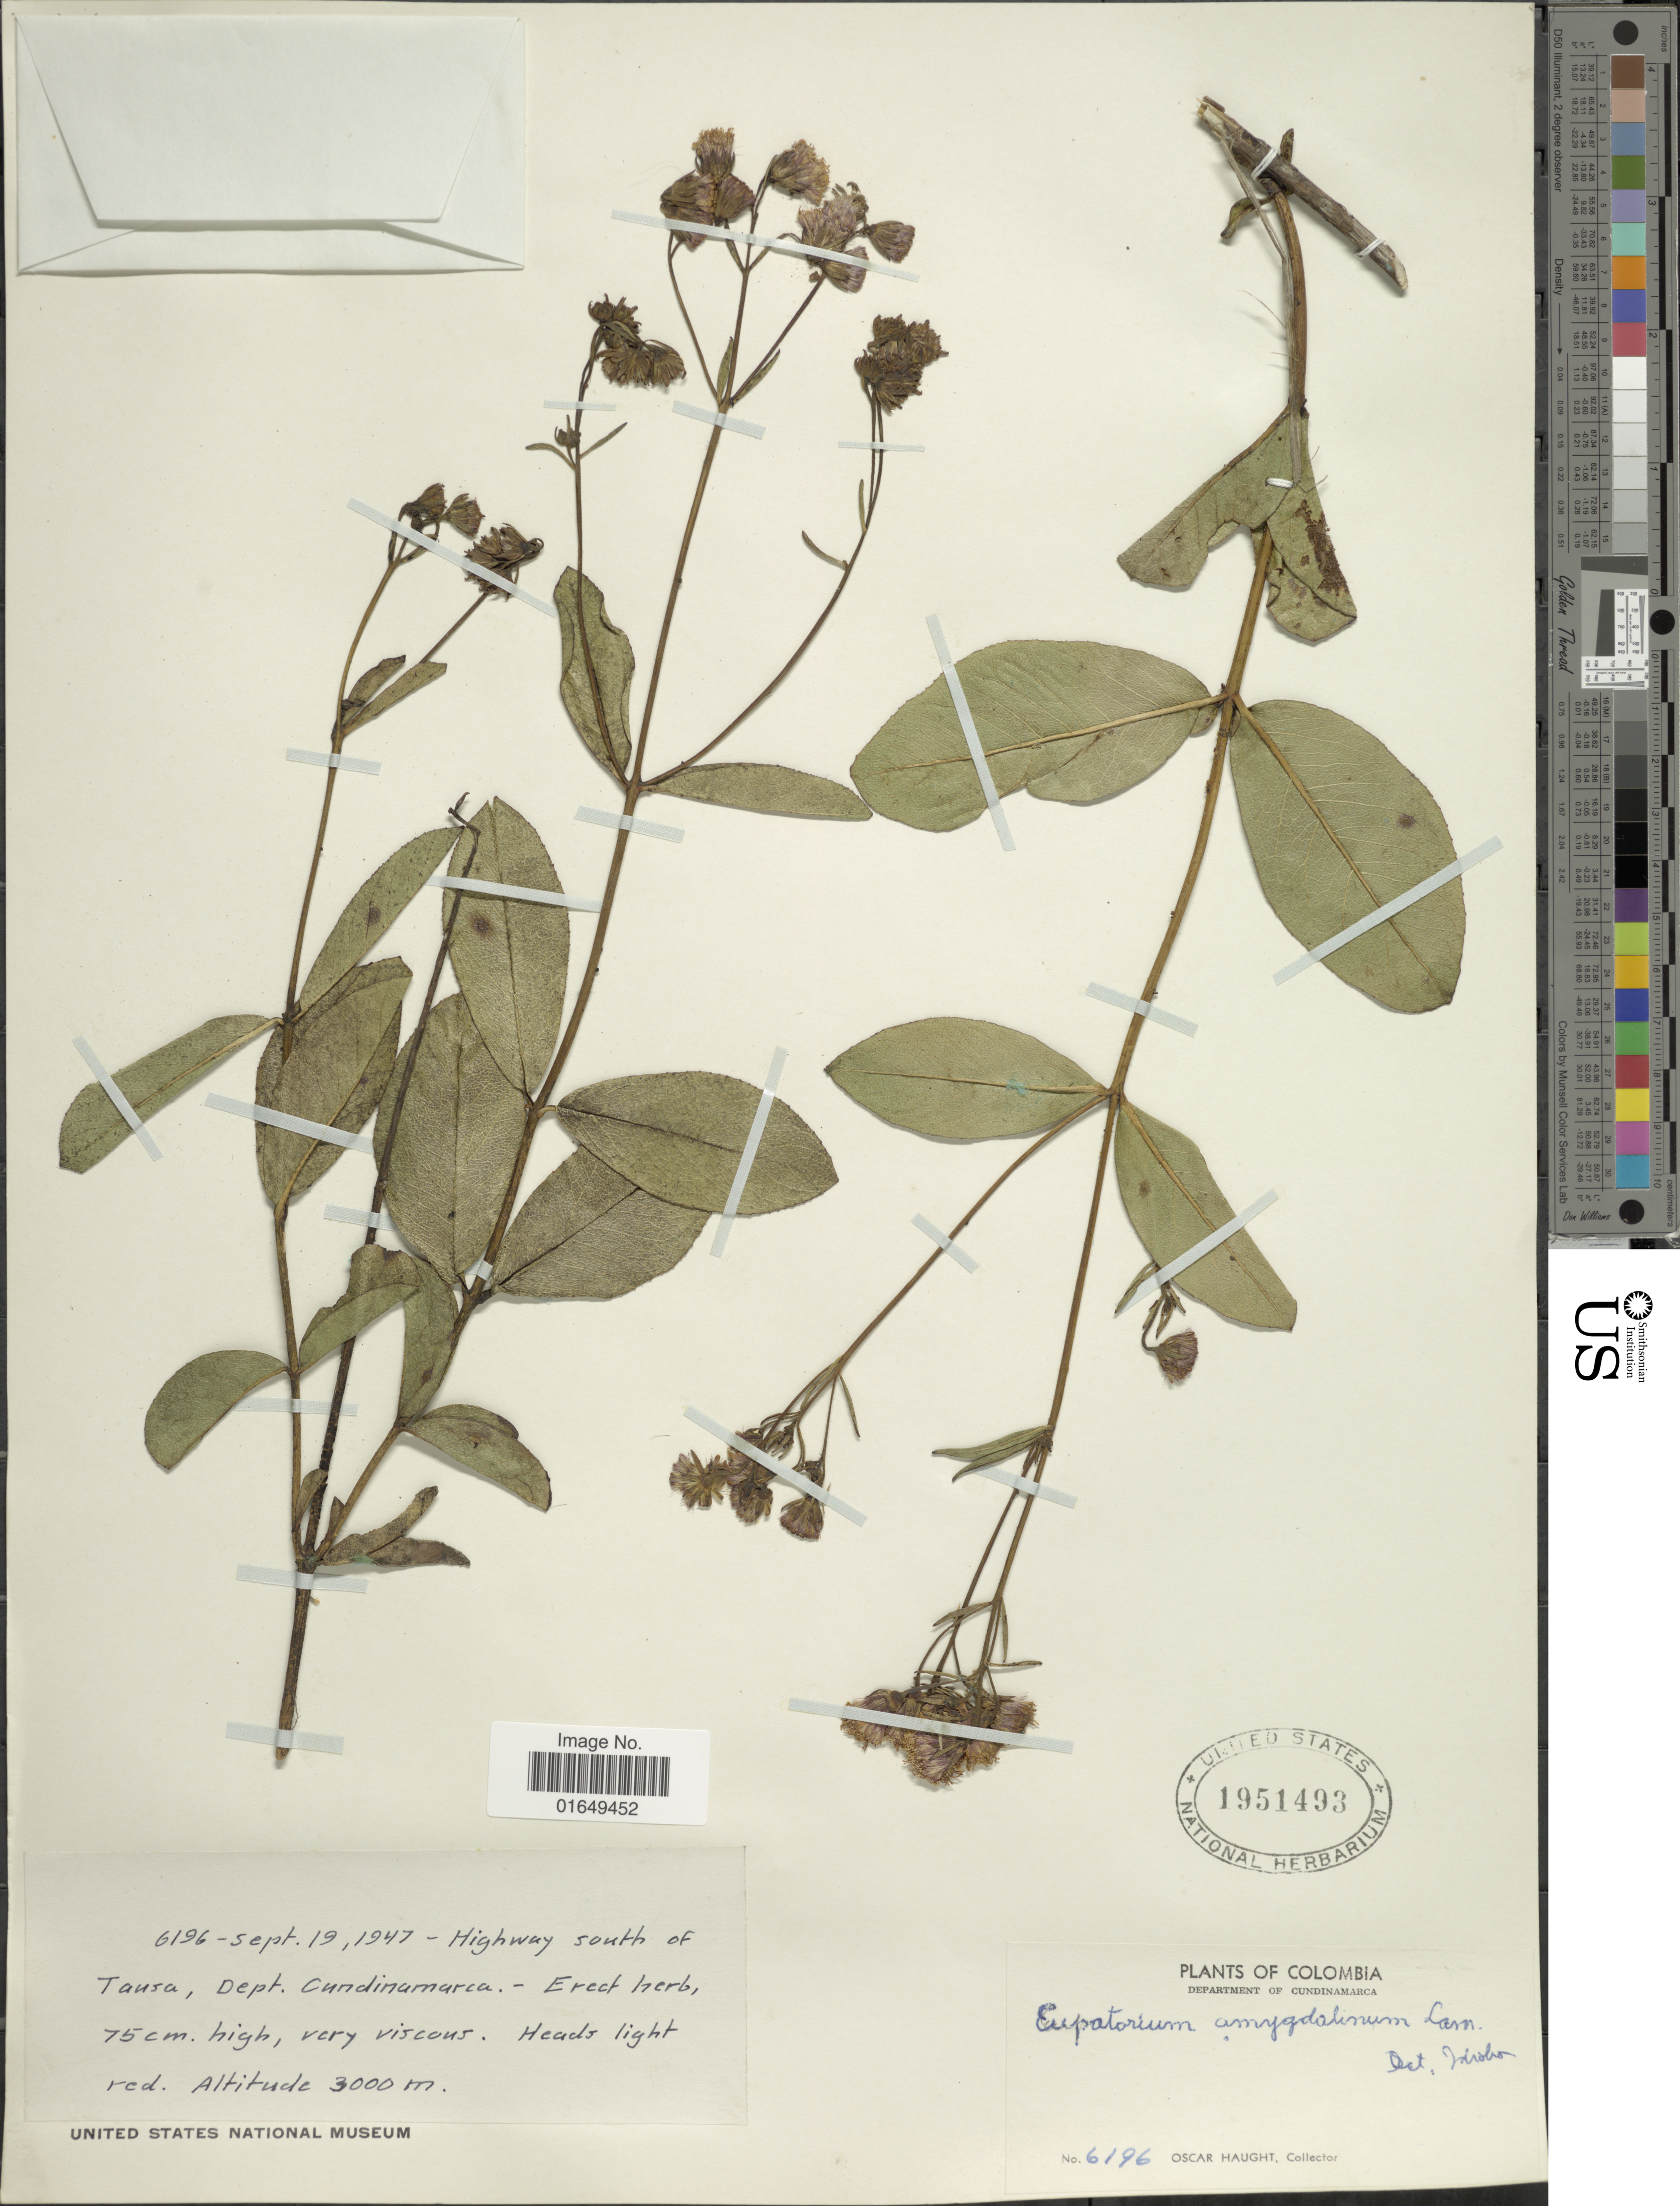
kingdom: Plantae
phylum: Tracheophyta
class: Magnoliopsida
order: Asterales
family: Asteraceae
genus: Ayapana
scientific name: Ayapana amygdalina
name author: (Lam.) R.M. King & H. Rob.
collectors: O. L. Haught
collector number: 6196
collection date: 1947-09-19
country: Colombia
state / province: Cundinamarca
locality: Tausa.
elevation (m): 3000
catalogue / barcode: US 1951493